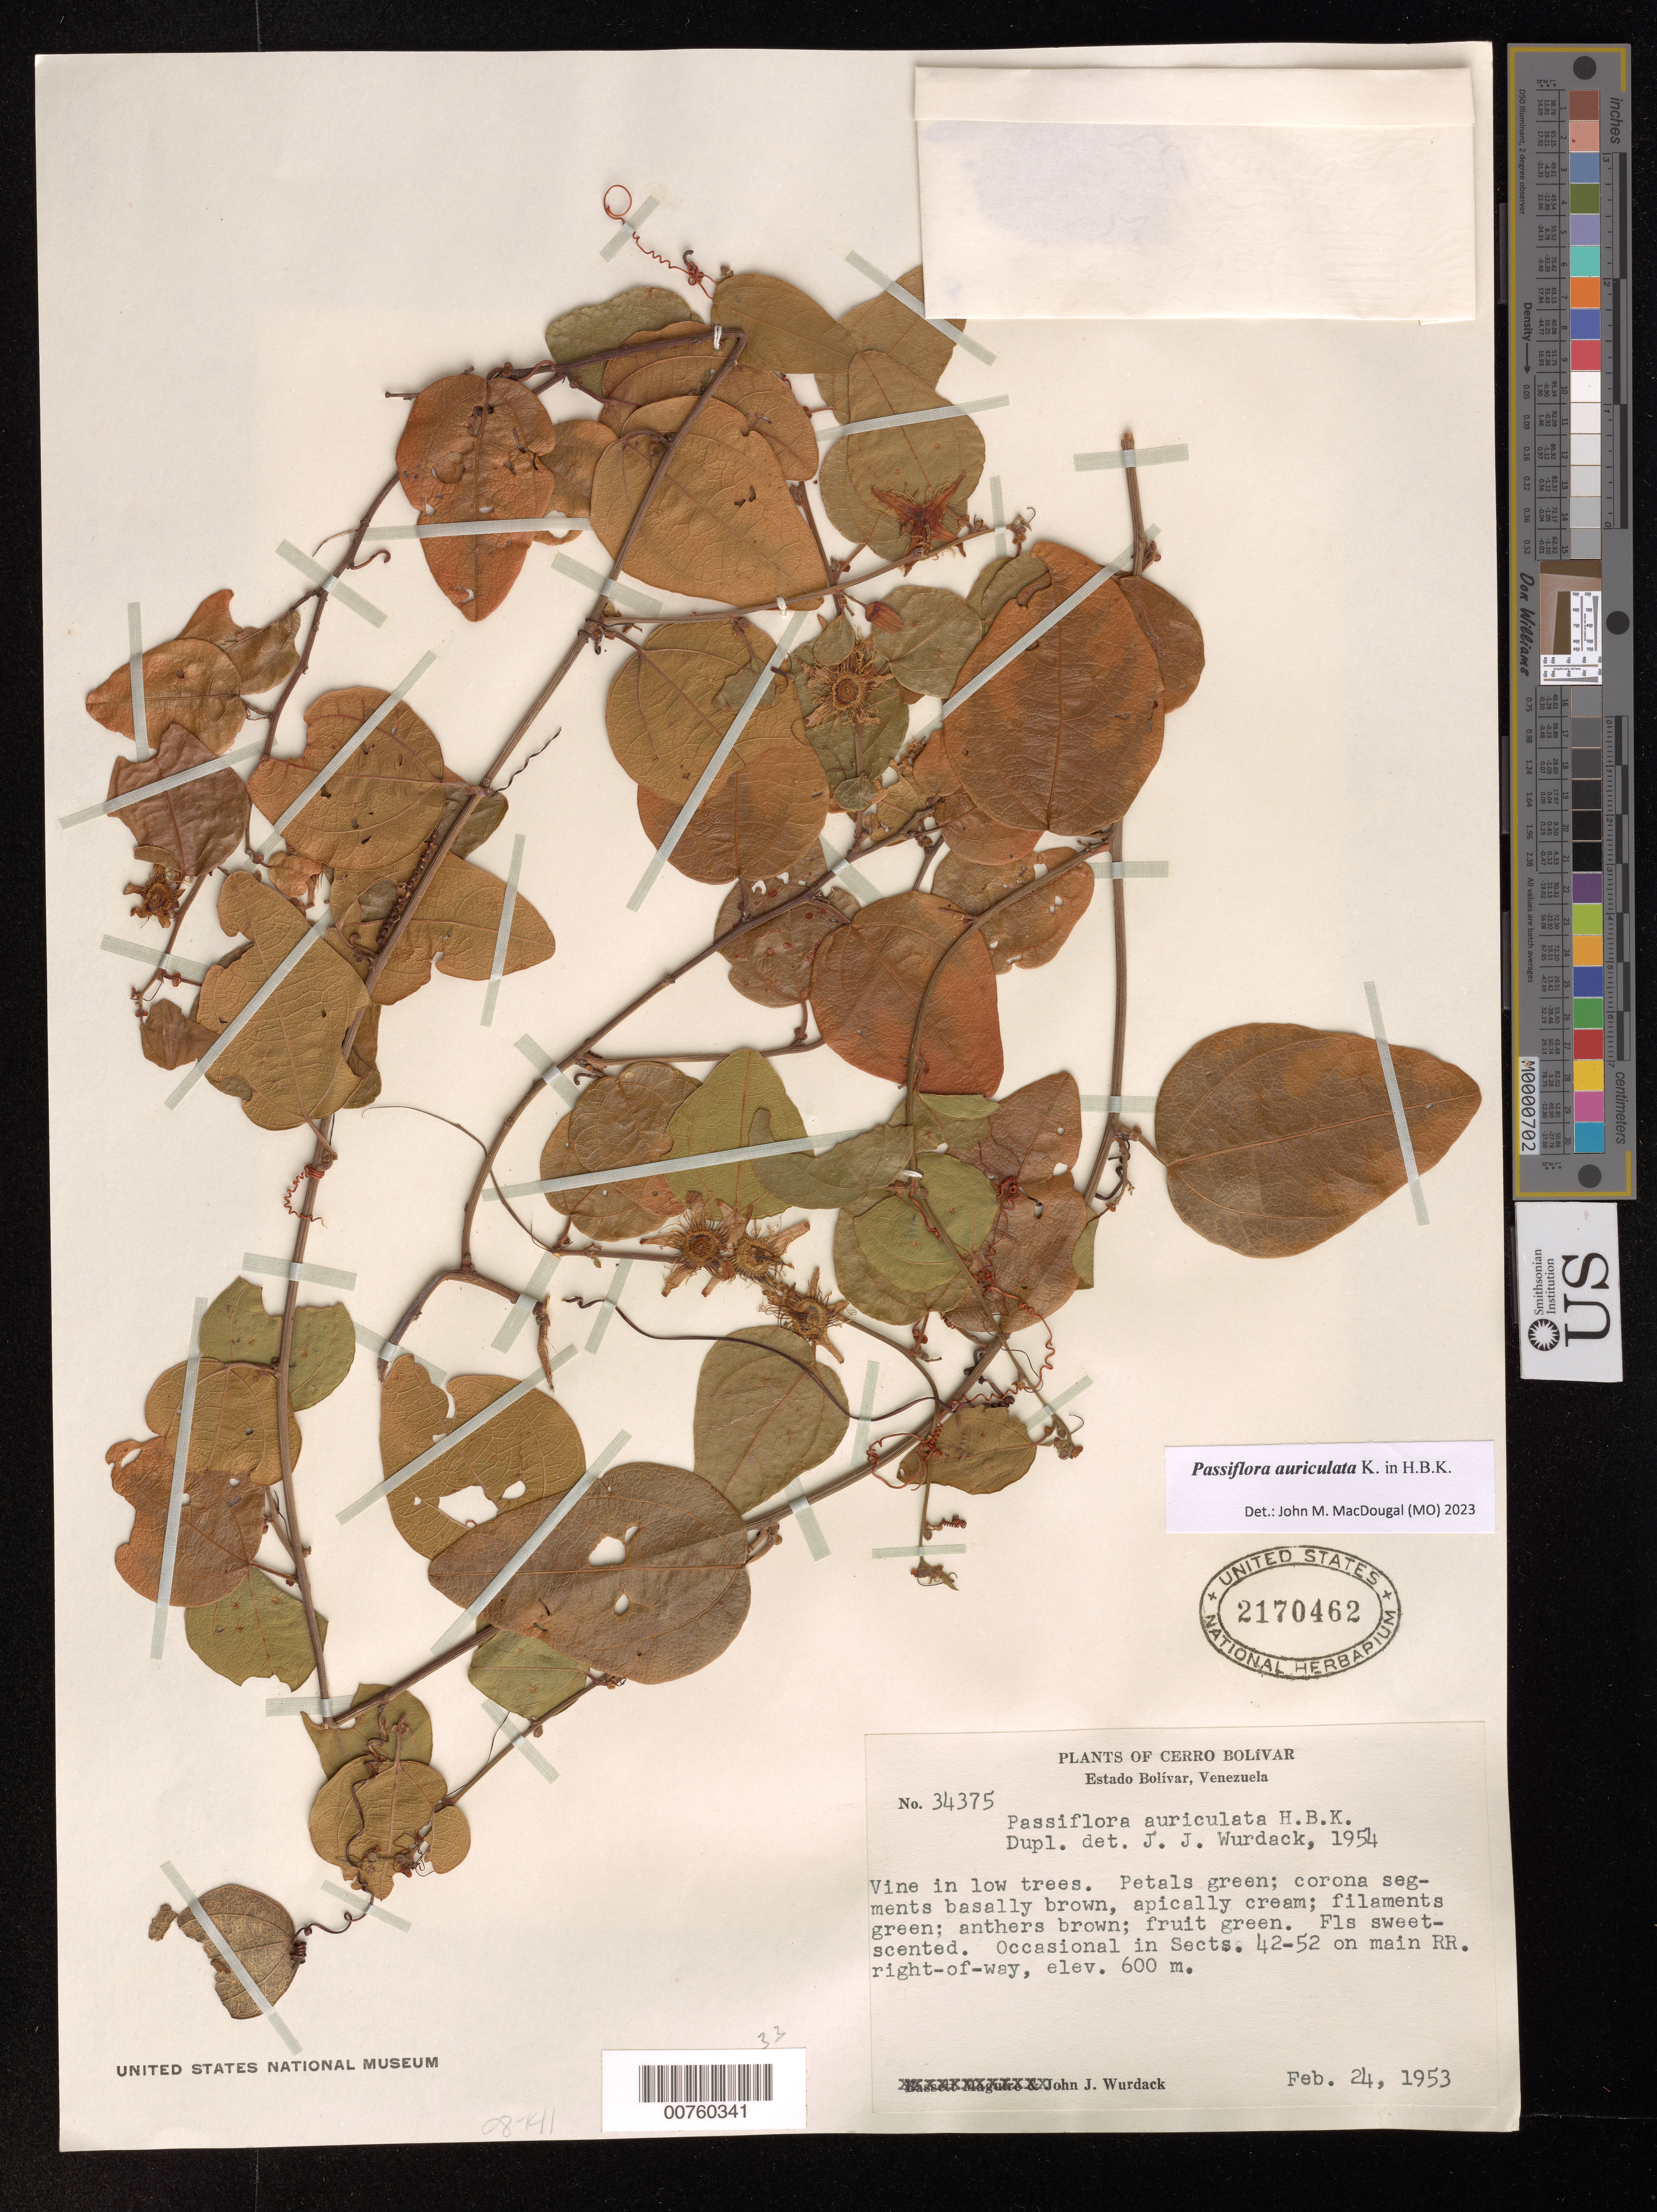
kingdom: Plantae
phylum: Tracheophyta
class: Magnoliopsida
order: Malpighiales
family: Passifloraceae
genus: Passiflora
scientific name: Passiflora auriculata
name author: Kunth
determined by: Wurdack, John J., (US), US (UNITED STATES)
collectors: J. J. Wurdack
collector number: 34375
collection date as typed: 24-Feb-53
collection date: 1953-02-24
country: Venezuela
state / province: Bolívar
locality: Sections 42-52, main railroad right of way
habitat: Low trees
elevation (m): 600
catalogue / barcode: US 2170462